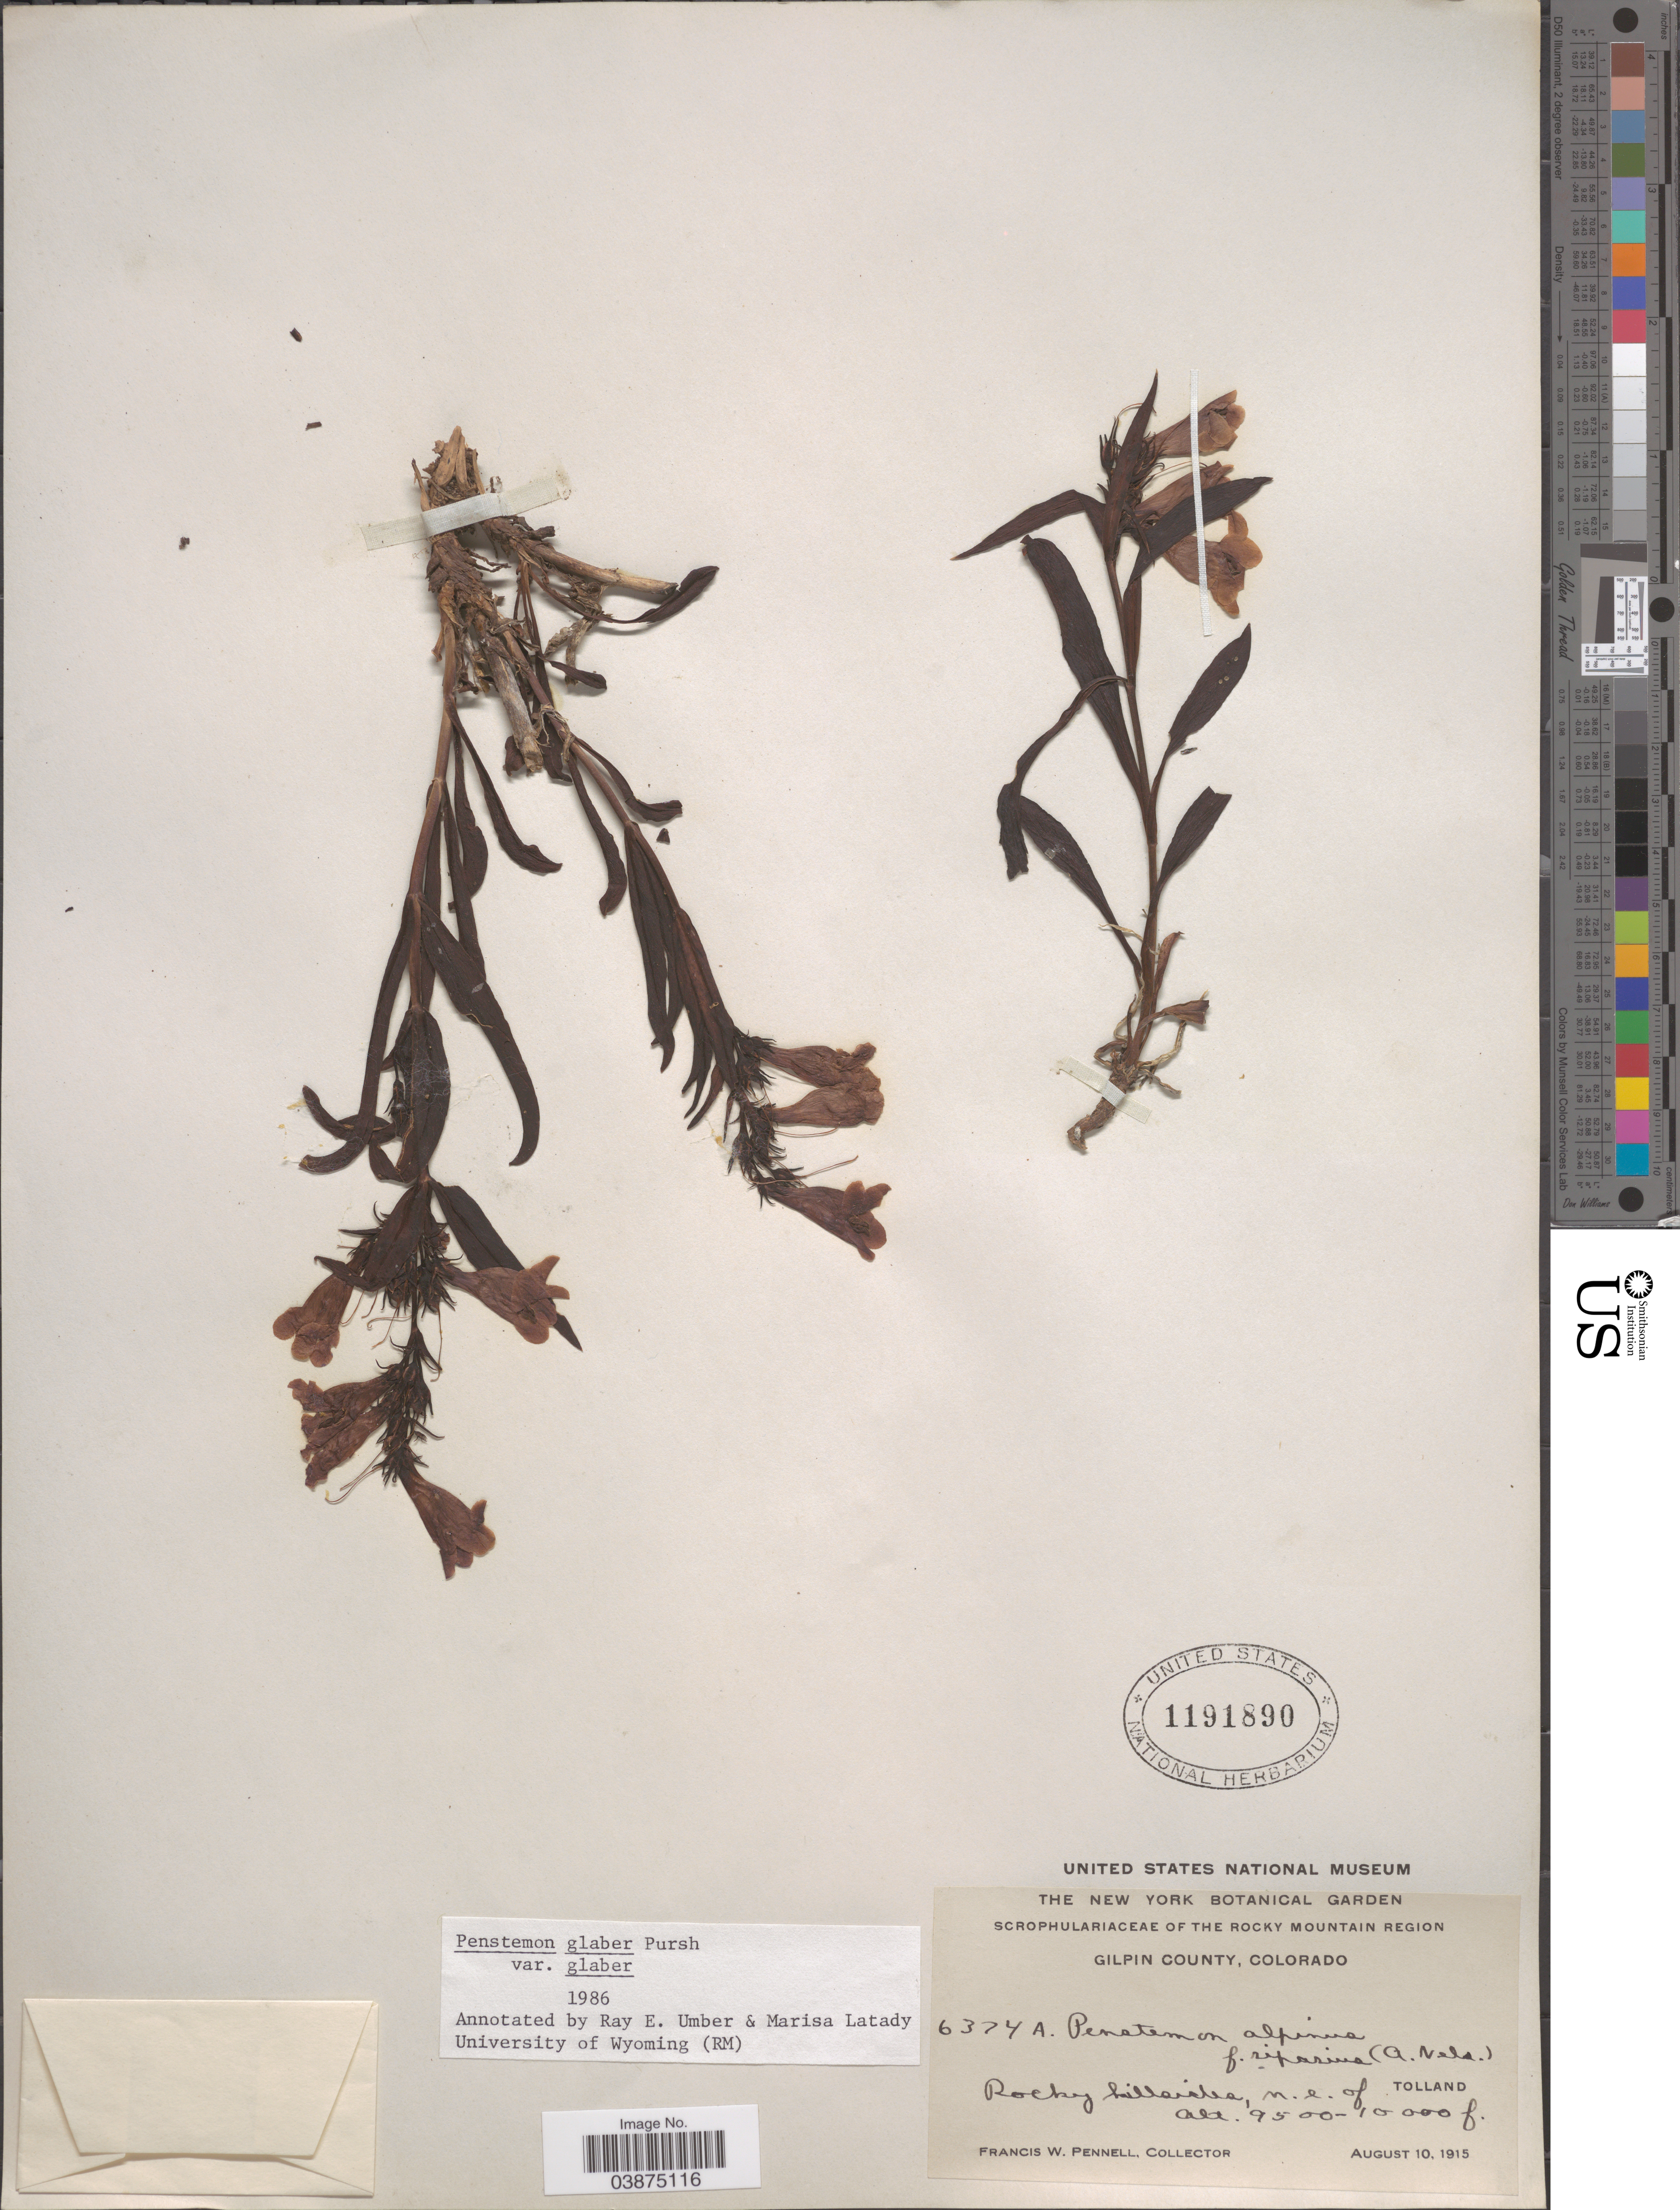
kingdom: Plantae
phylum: Tracheophyta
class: Magnoliopsida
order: Lamiales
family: Plantaginaceae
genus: Penstemon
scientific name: Penstemon glaber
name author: Pursh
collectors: F. W. Pennell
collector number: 6374A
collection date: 1915-08-10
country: United States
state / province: Colorado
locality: The Rocky Mountain Region. Gilpin County. Rocky hillsides, n. e. of Tolland.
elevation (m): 2896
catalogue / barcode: US 1191890